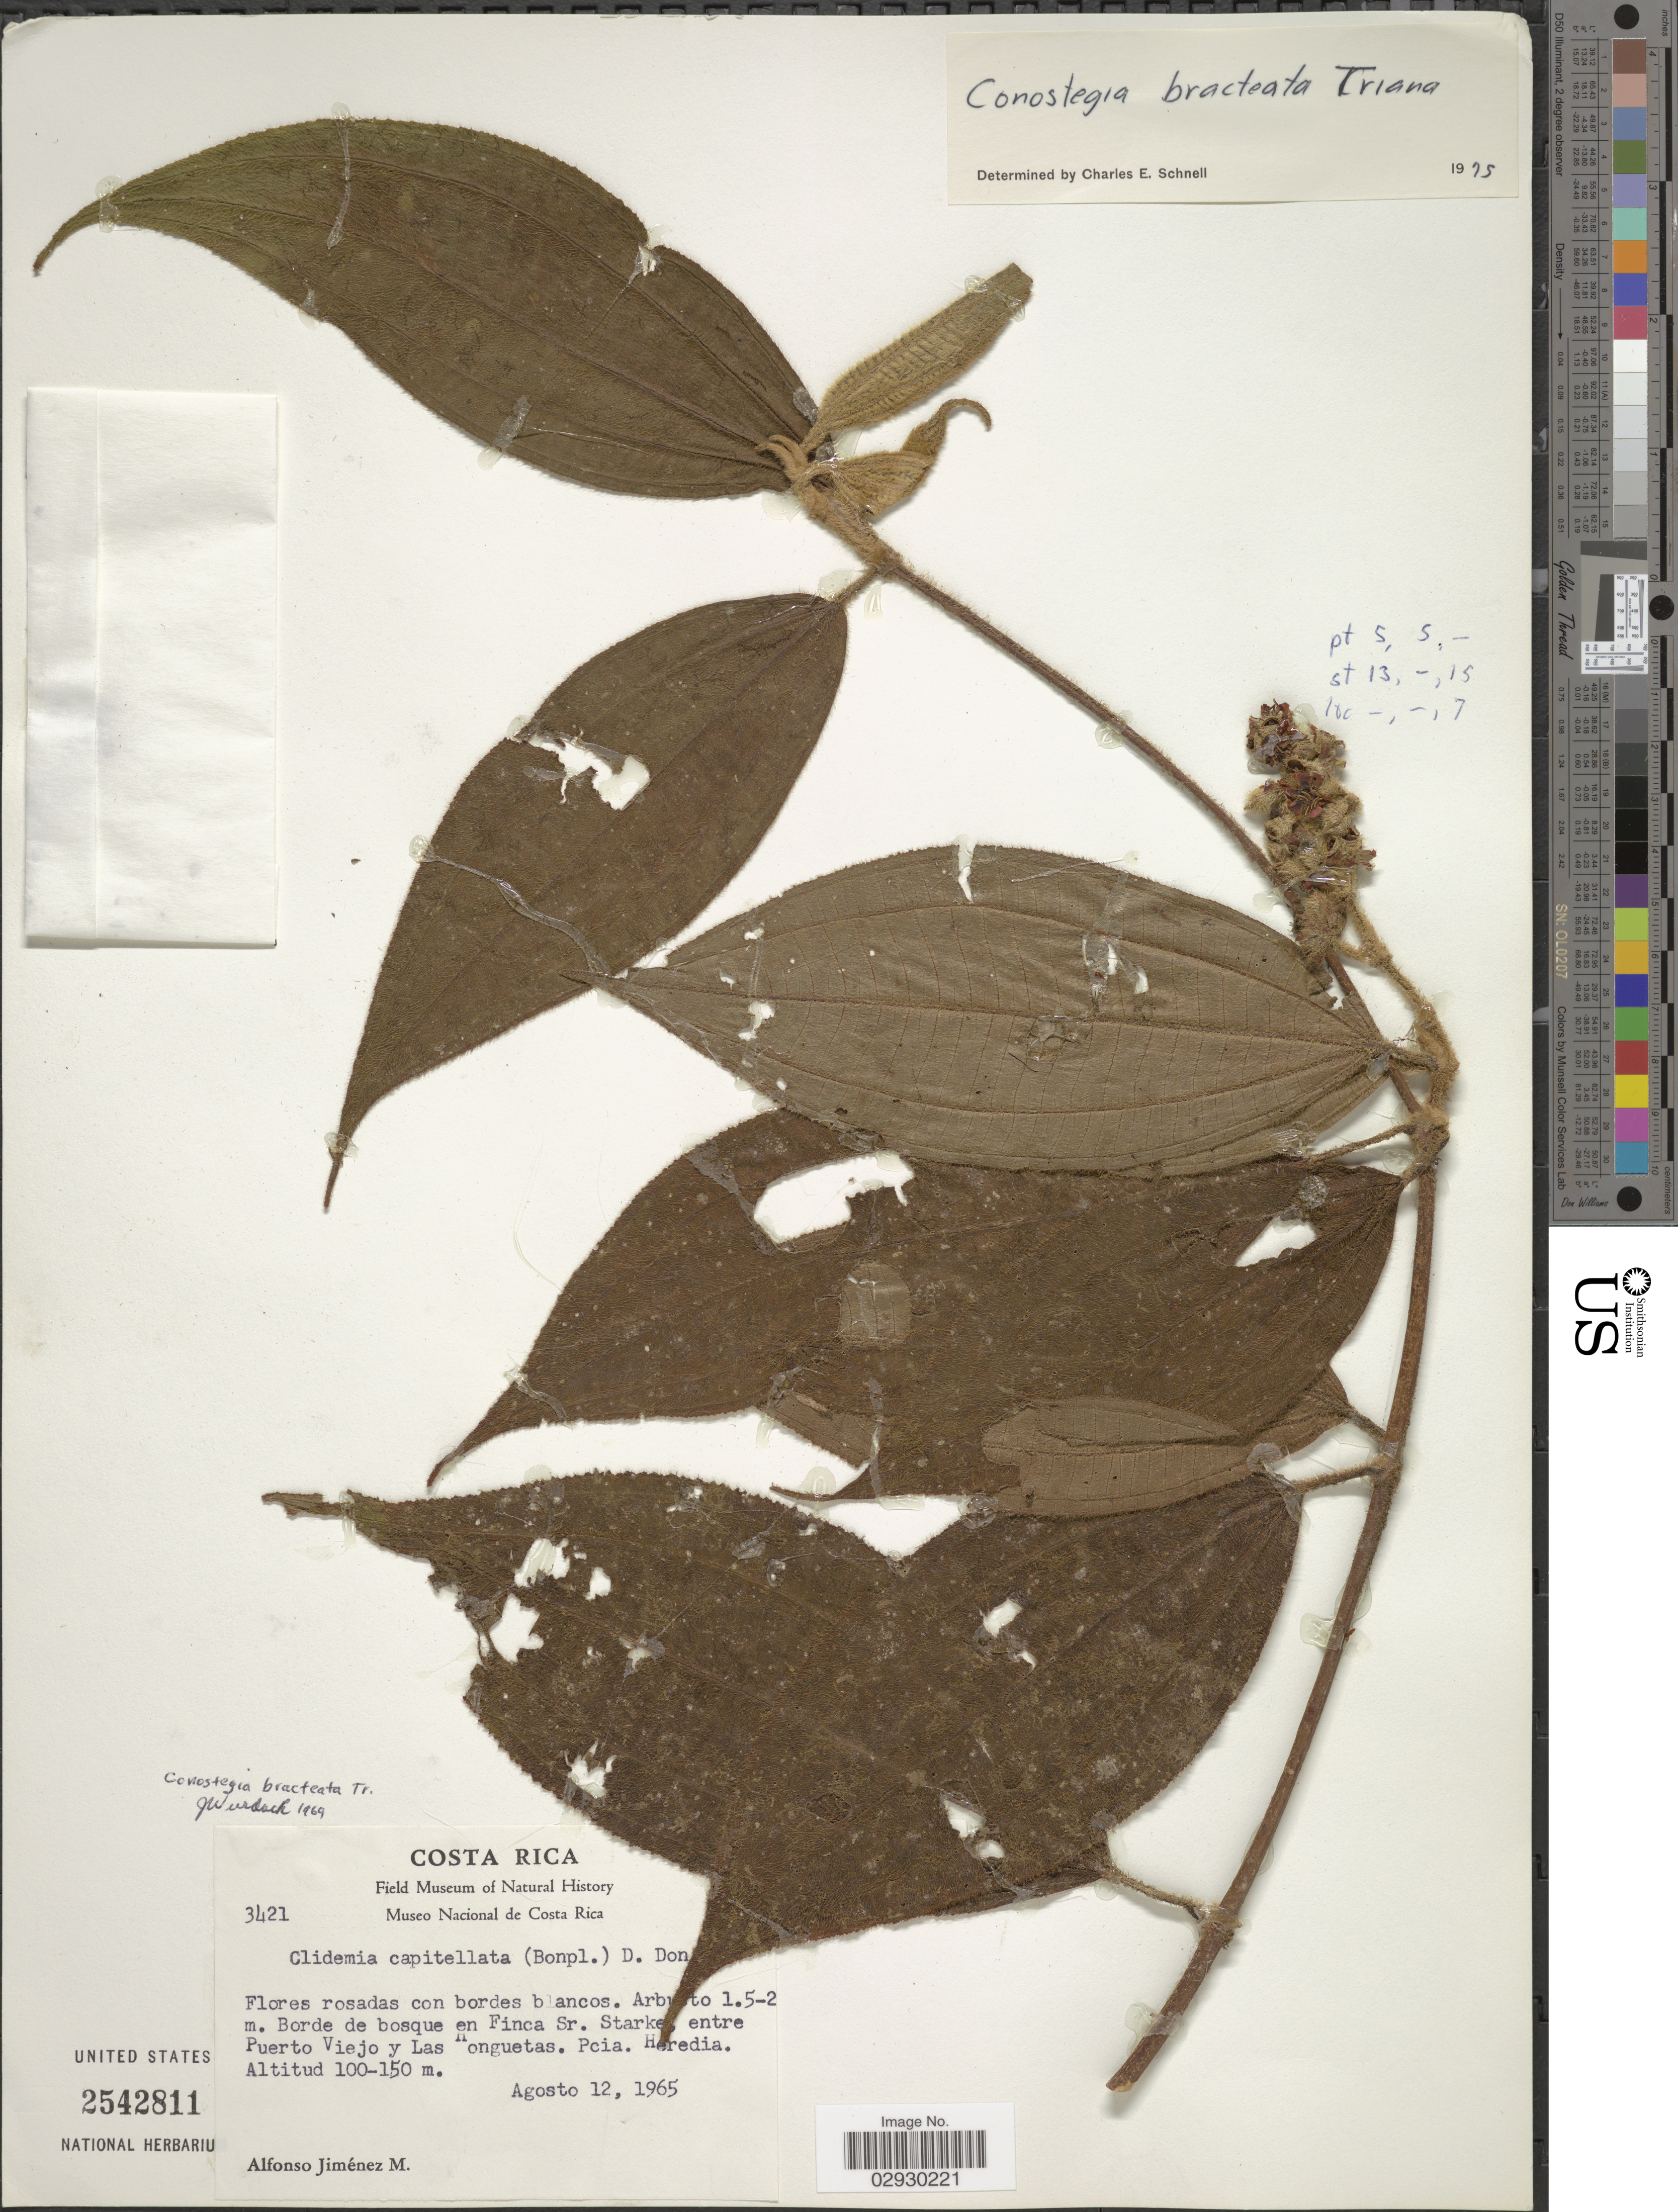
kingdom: Plantae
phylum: Tracheophyta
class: Magnoliopsida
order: Myrtales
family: Melastomataceae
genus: Conostegia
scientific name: Conostegia bracteata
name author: Triana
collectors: A. Jimenez M.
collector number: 3421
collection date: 1965-08-12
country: Costa Rica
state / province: Heredia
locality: Borde de bosque en Finca Sr. Starke, entre Puerto Viejo y Las Honguetas. Pcia. Heredia.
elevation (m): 100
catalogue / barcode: US 2542811